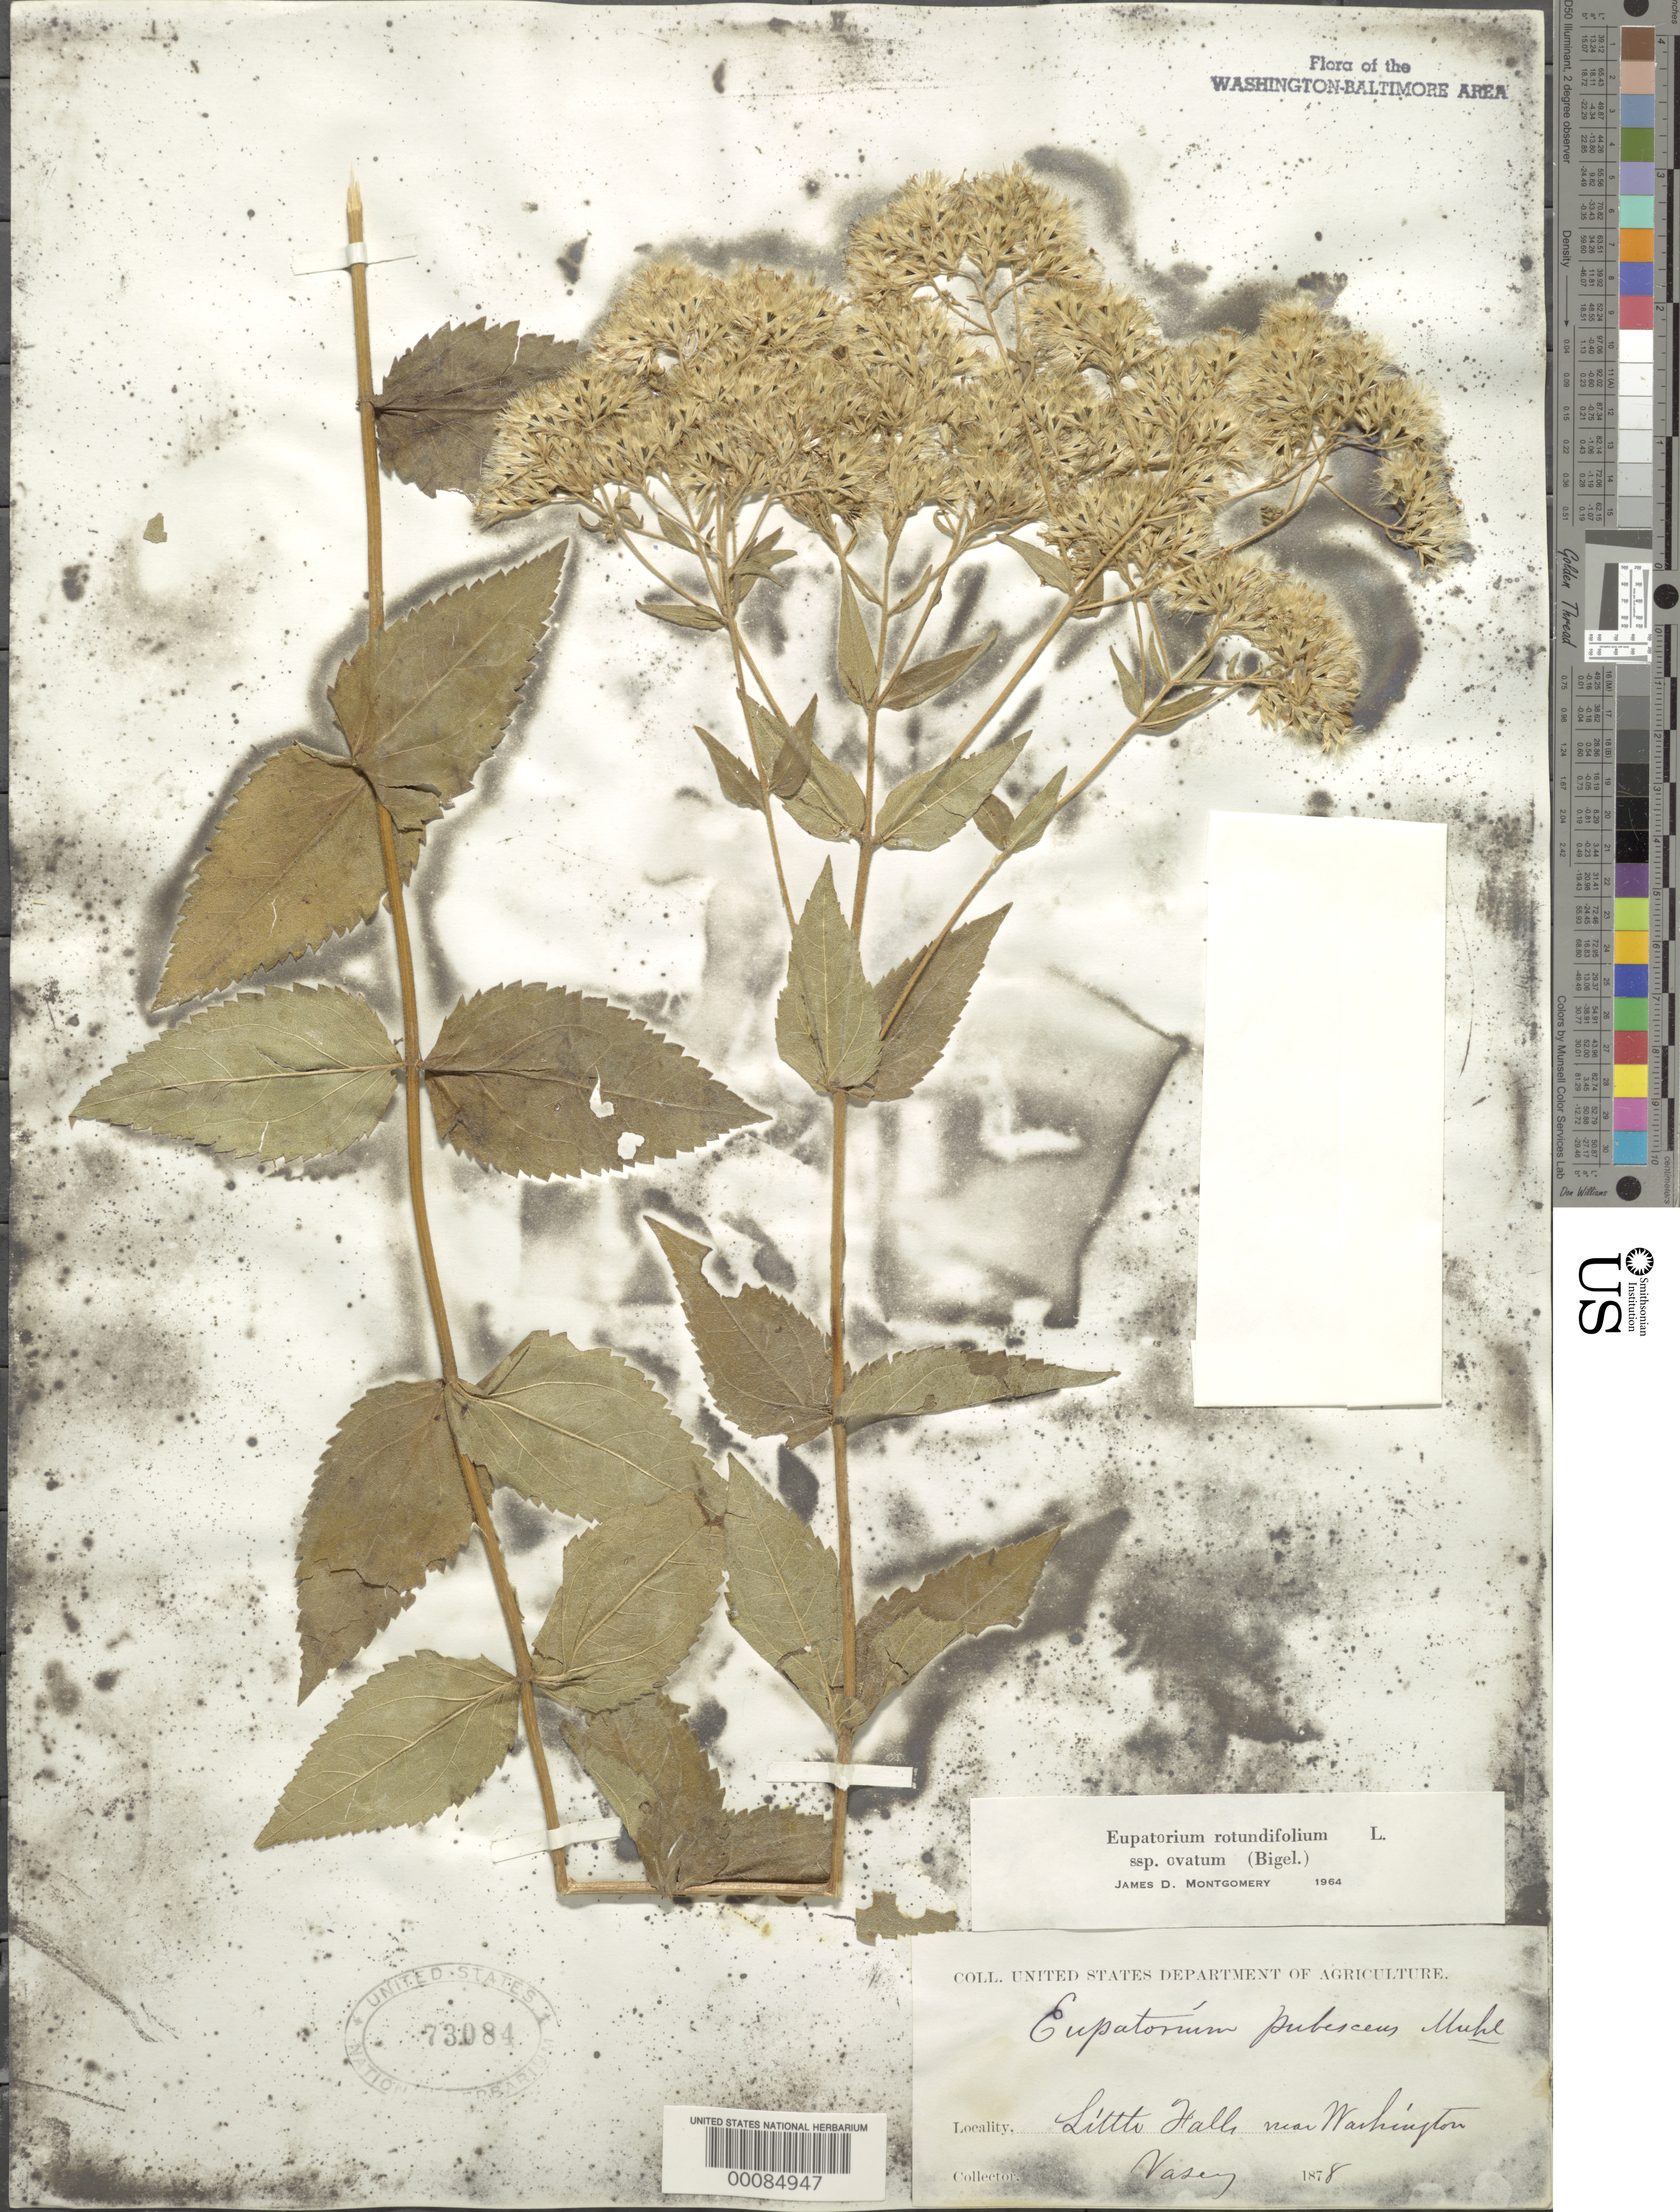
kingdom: Plantae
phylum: Tracheophyta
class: Magnoliopsida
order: Asterales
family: Asteraceae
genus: Eupatorium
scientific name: Eupatorium rotundifolium var. ovatum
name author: (Bigelow) J.D. Montgom. & Fairbrothers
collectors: G. Vasey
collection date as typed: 1878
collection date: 1878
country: United States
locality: Little Falls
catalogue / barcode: US 73084